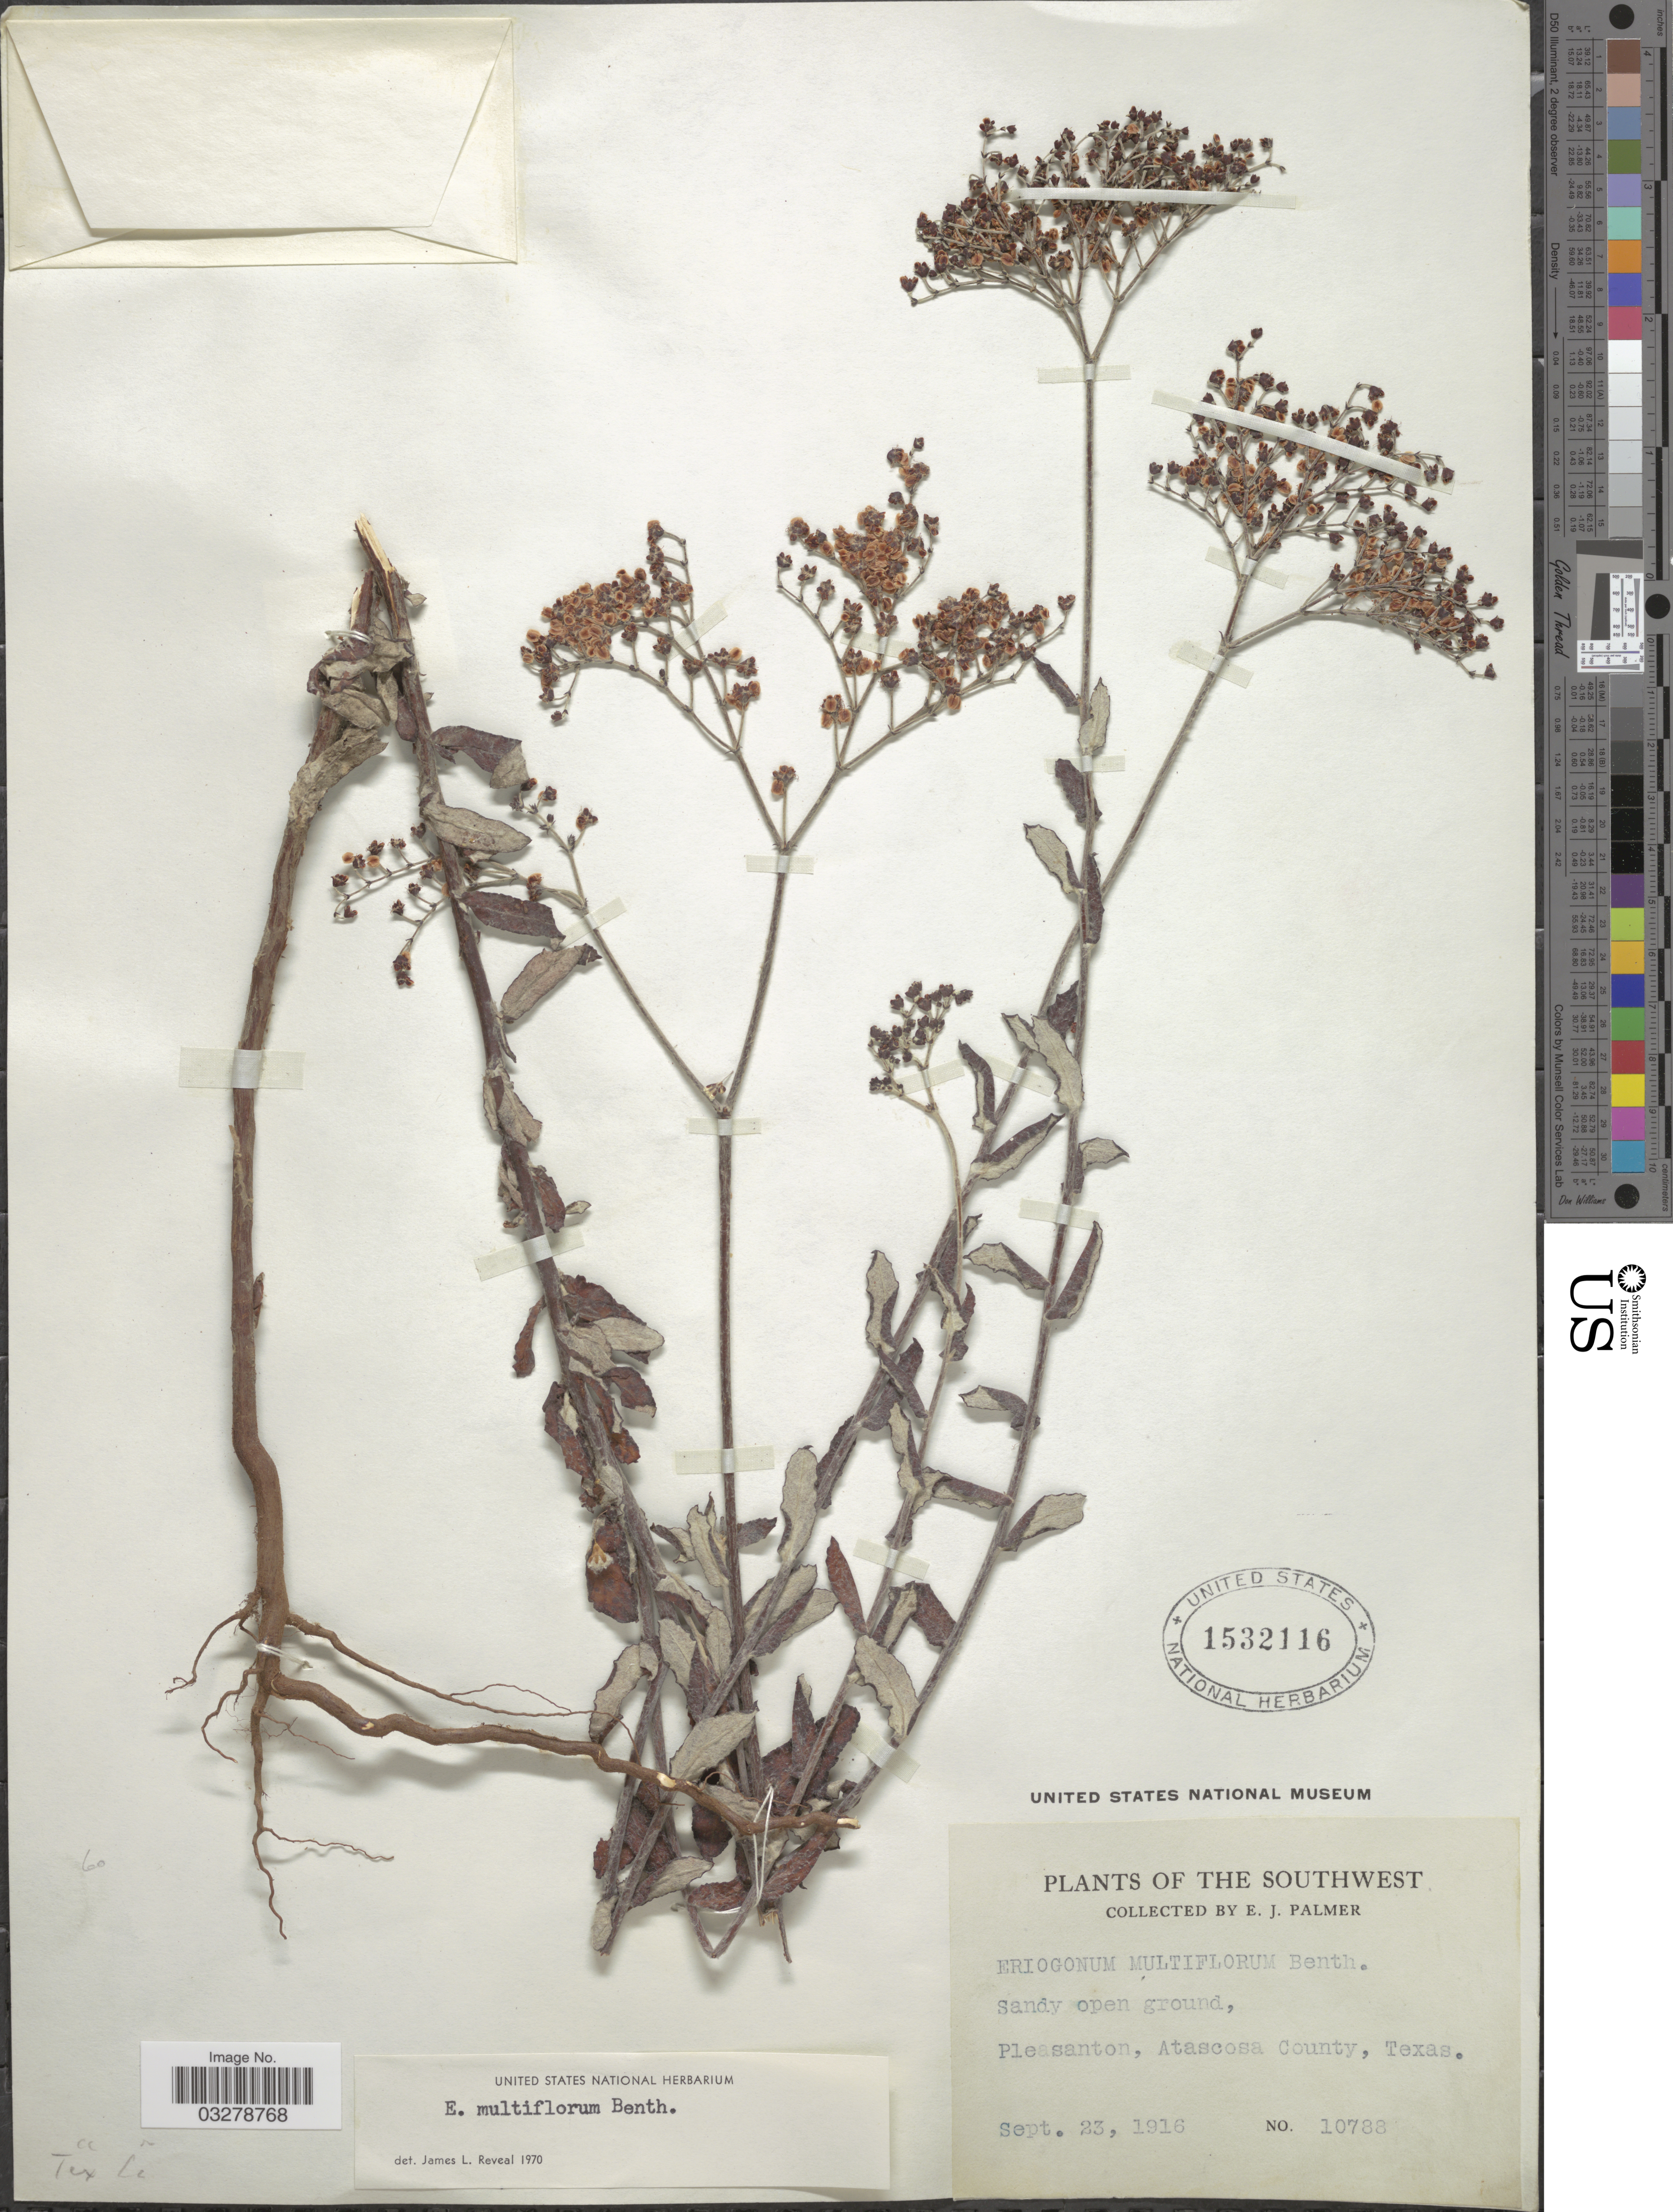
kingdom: Plantae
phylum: Tracheophyta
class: Magnoliopsida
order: Caryophyllales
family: Polygonaceae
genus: Eriogonum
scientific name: Eriogonum multiflorum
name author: Benth.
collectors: E. J. Palmer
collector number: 10788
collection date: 1916-09-23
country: United States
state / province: Texas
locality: Southwest. Pleasanton, Atascosa County.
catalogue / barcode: US 1532116